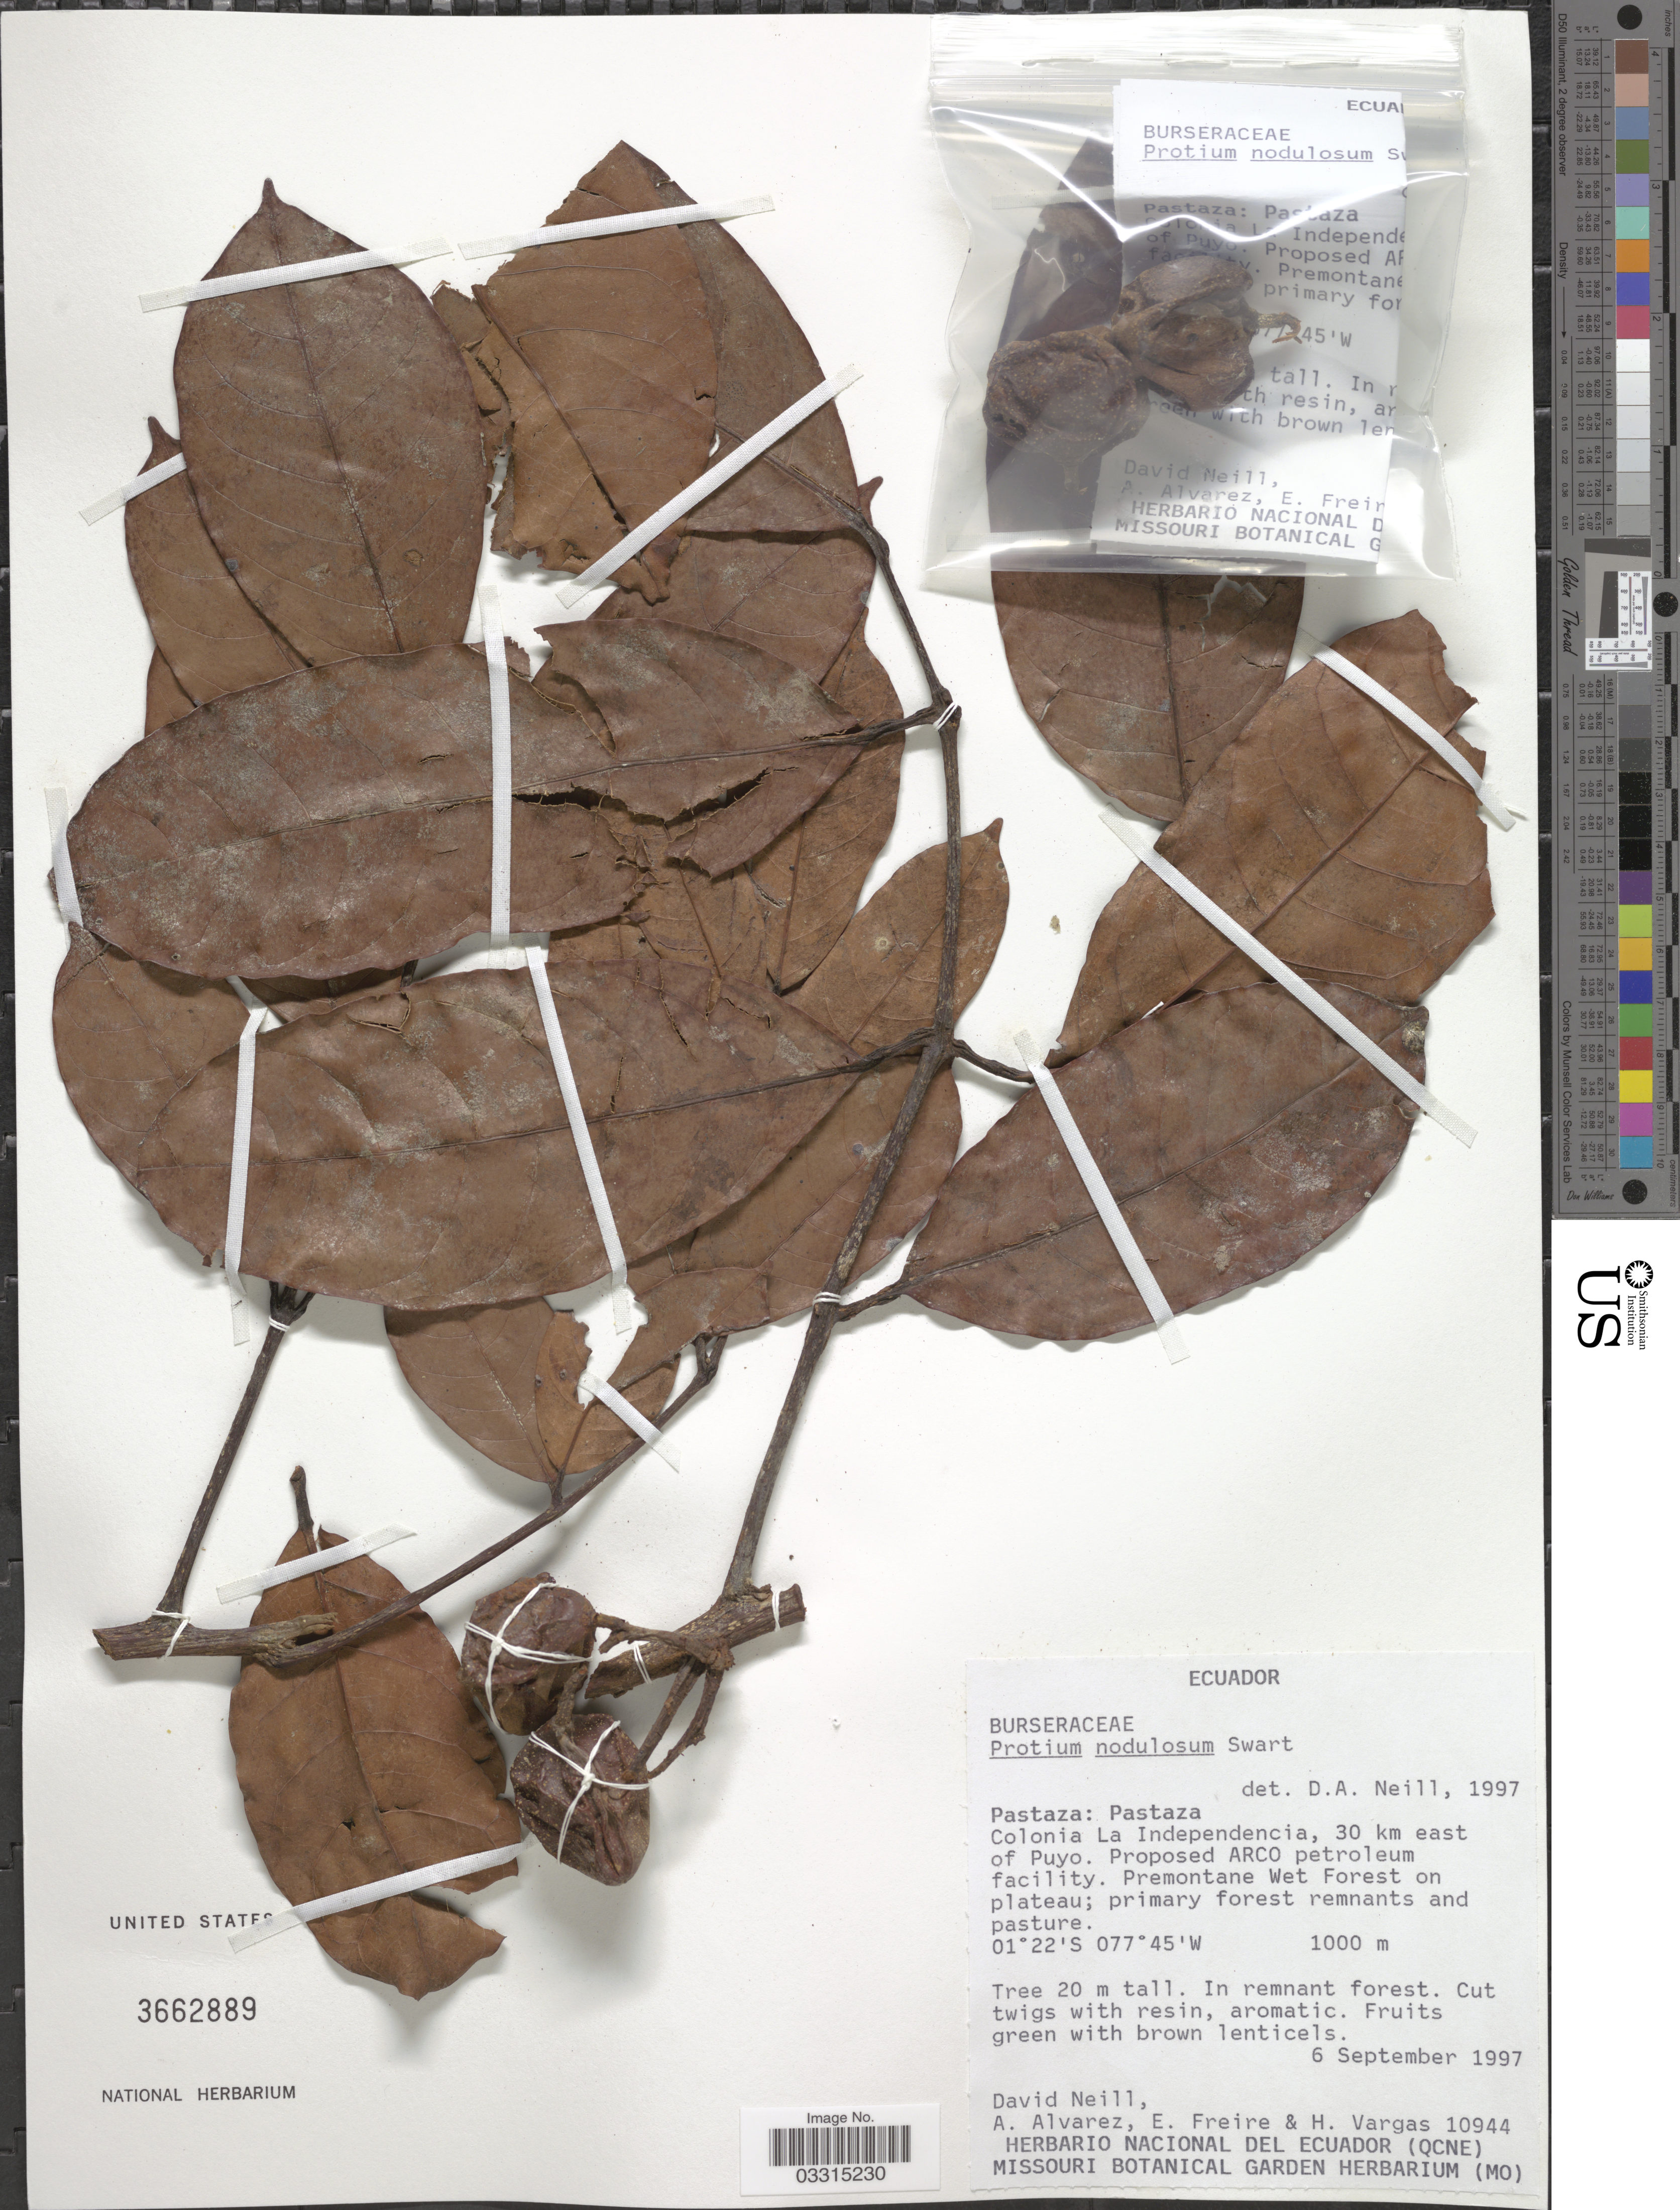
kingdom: Plantae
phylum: Tracheophyta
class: Magnoliopsida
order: Sapindales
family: Burseraceae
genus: Protium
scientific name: Protium nodulosum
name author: Swart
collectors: D. Neill, A. Alvarez, E. Freire & H. Vargas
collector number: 10944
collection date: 1997-09-06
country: Ecuador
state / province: Pastaza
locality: Pastaza. Colonia La Independencia, 30 km east of Puyo. Proposed ARCO petroleum facility. Premontane Wet Forest of plateau; primary forest remnants and pasture.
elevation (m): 1000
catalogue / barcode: US 3662889